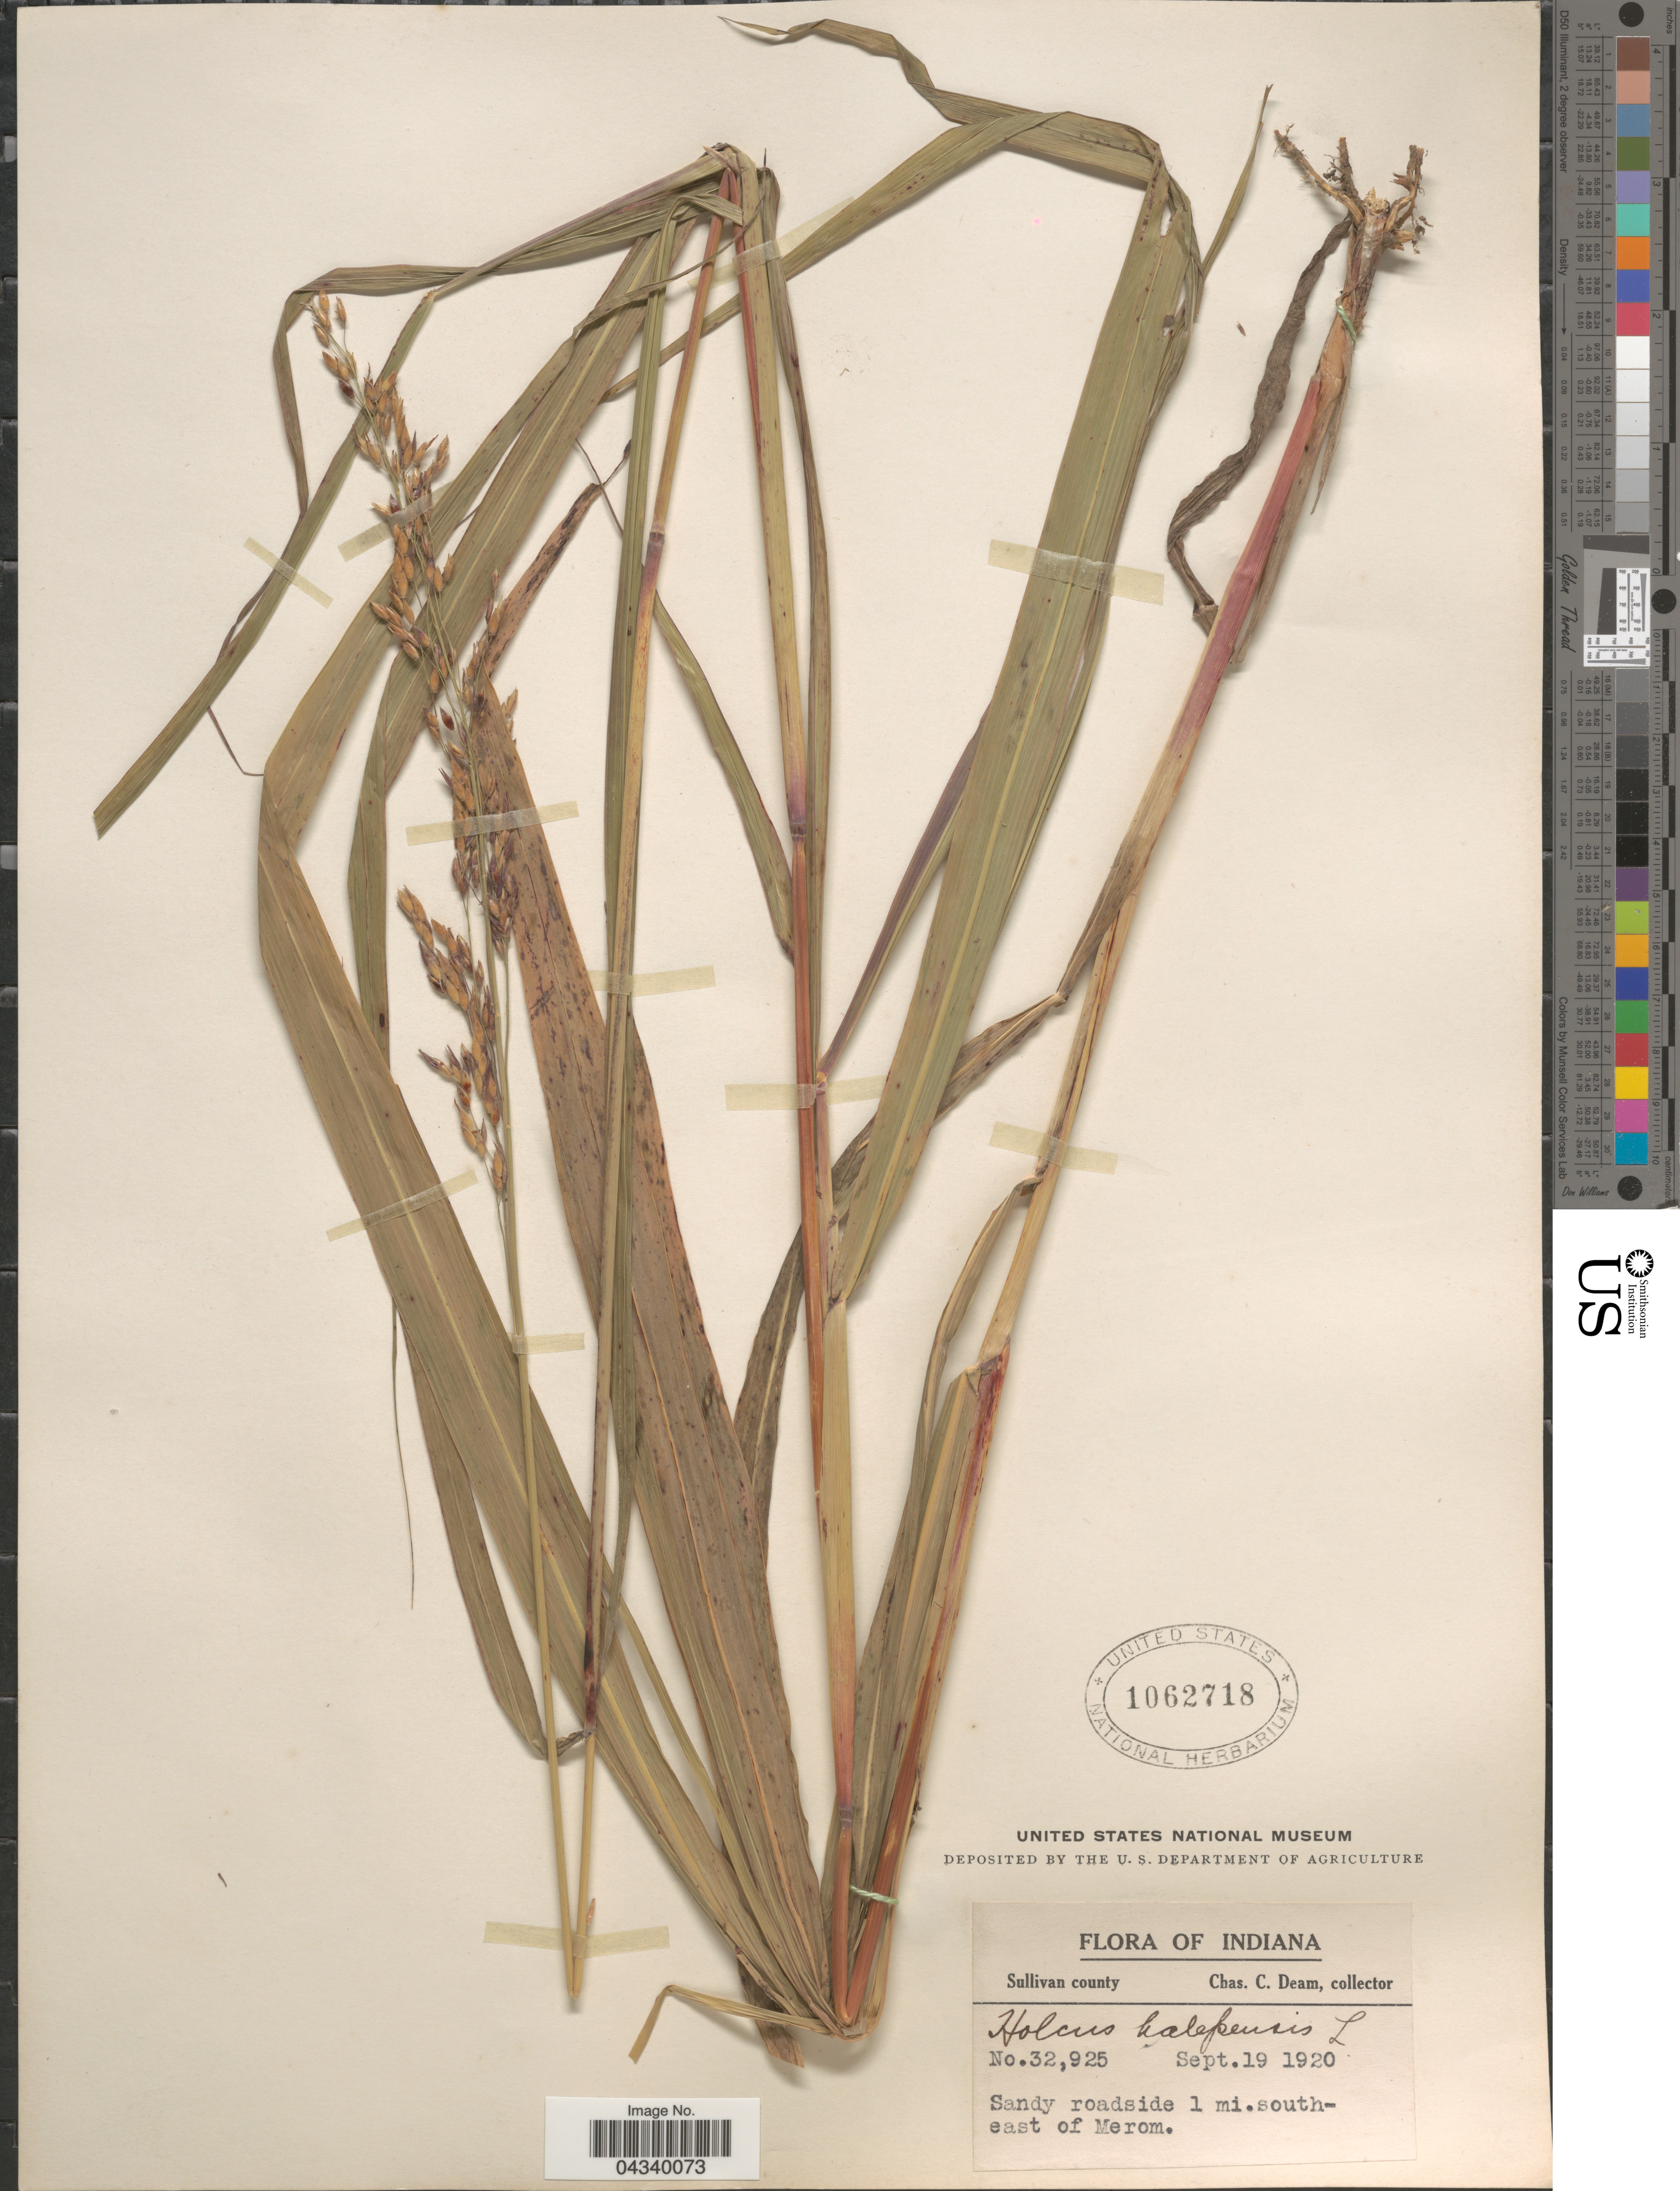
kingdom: Plantae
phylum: Tracheophyta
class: Liliopsida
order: Poales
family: Poaceae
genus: Sorghum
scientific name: Sorghum halepense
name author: (L.) Pers.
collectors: C. C. Deam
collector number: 32925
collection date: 1920-09-19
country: United States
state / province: Indiana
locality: Sullivan county. Sandy roadside 1 mi. southeast of Merom.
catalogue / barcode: US 1062718